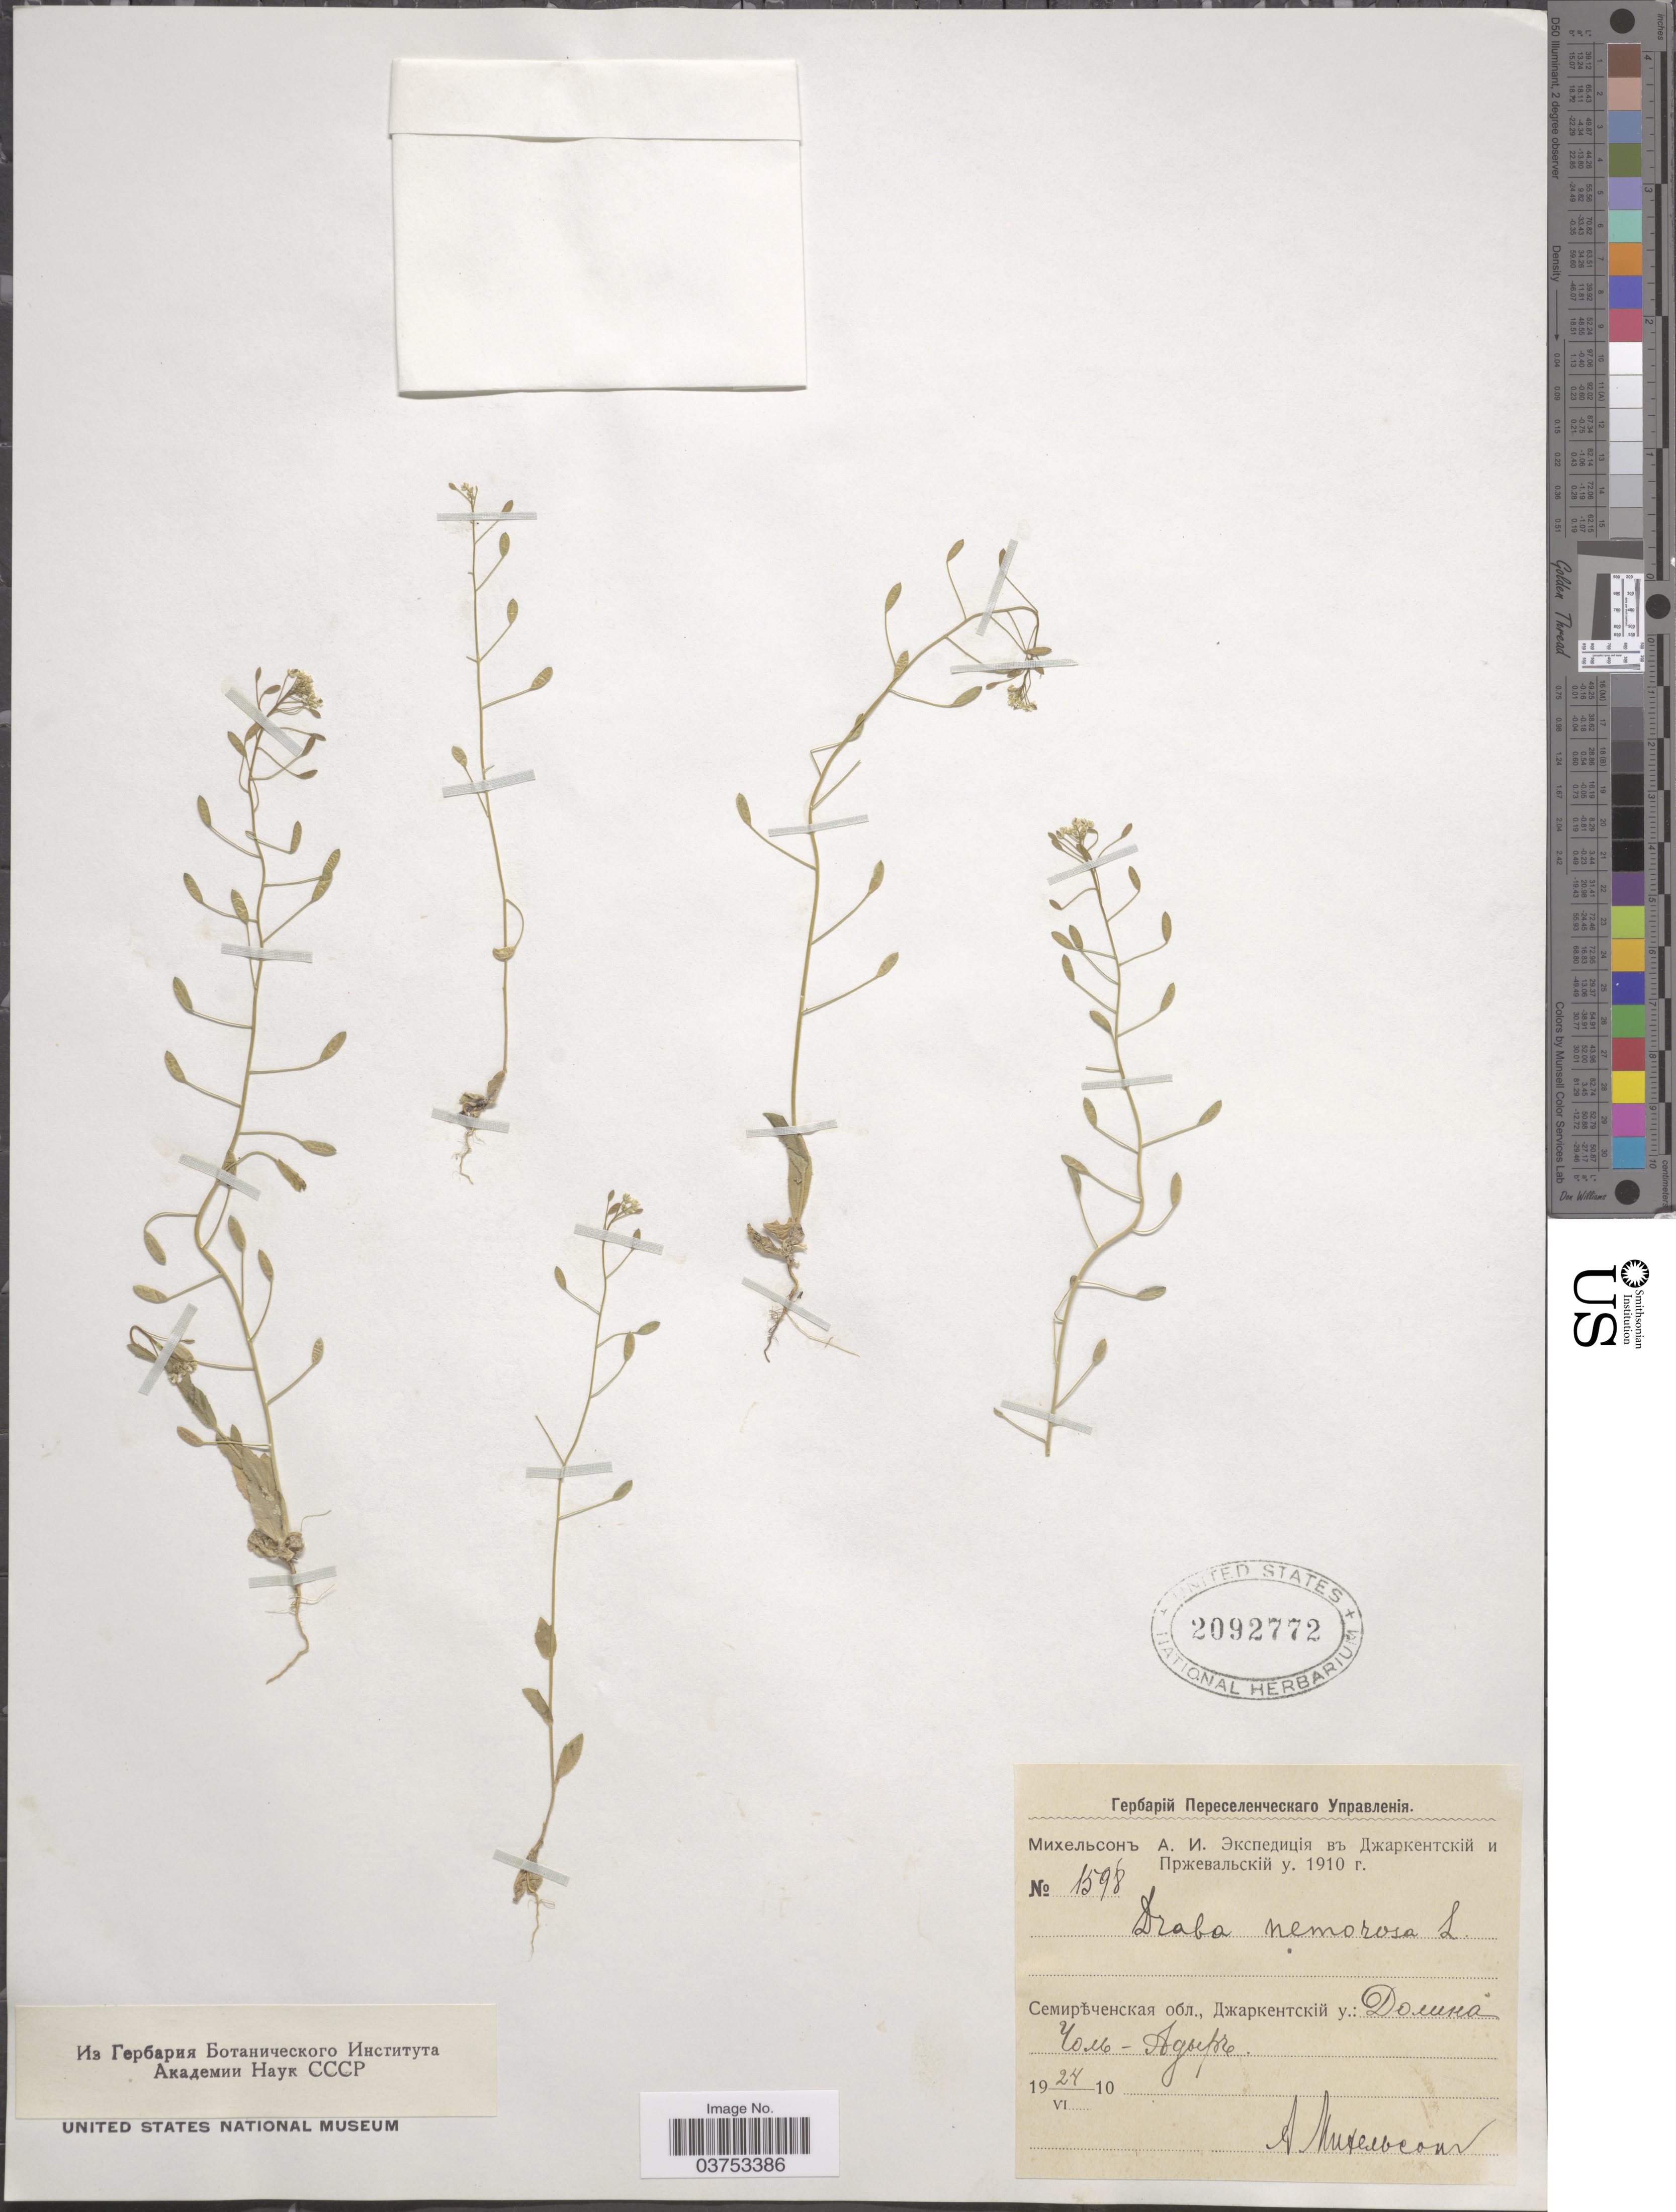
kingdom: Plantae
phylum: Tracheophyta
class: Magnoliopsida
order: Brassicales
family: Brassicaceae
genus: Draba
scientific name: Draba nemorosa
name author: L.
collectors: A. Mikhelson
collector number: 1598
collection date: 1910-06-24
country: Kazakhstan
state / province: Almaty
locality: Chol-Adyr.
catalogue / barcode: US 2092772